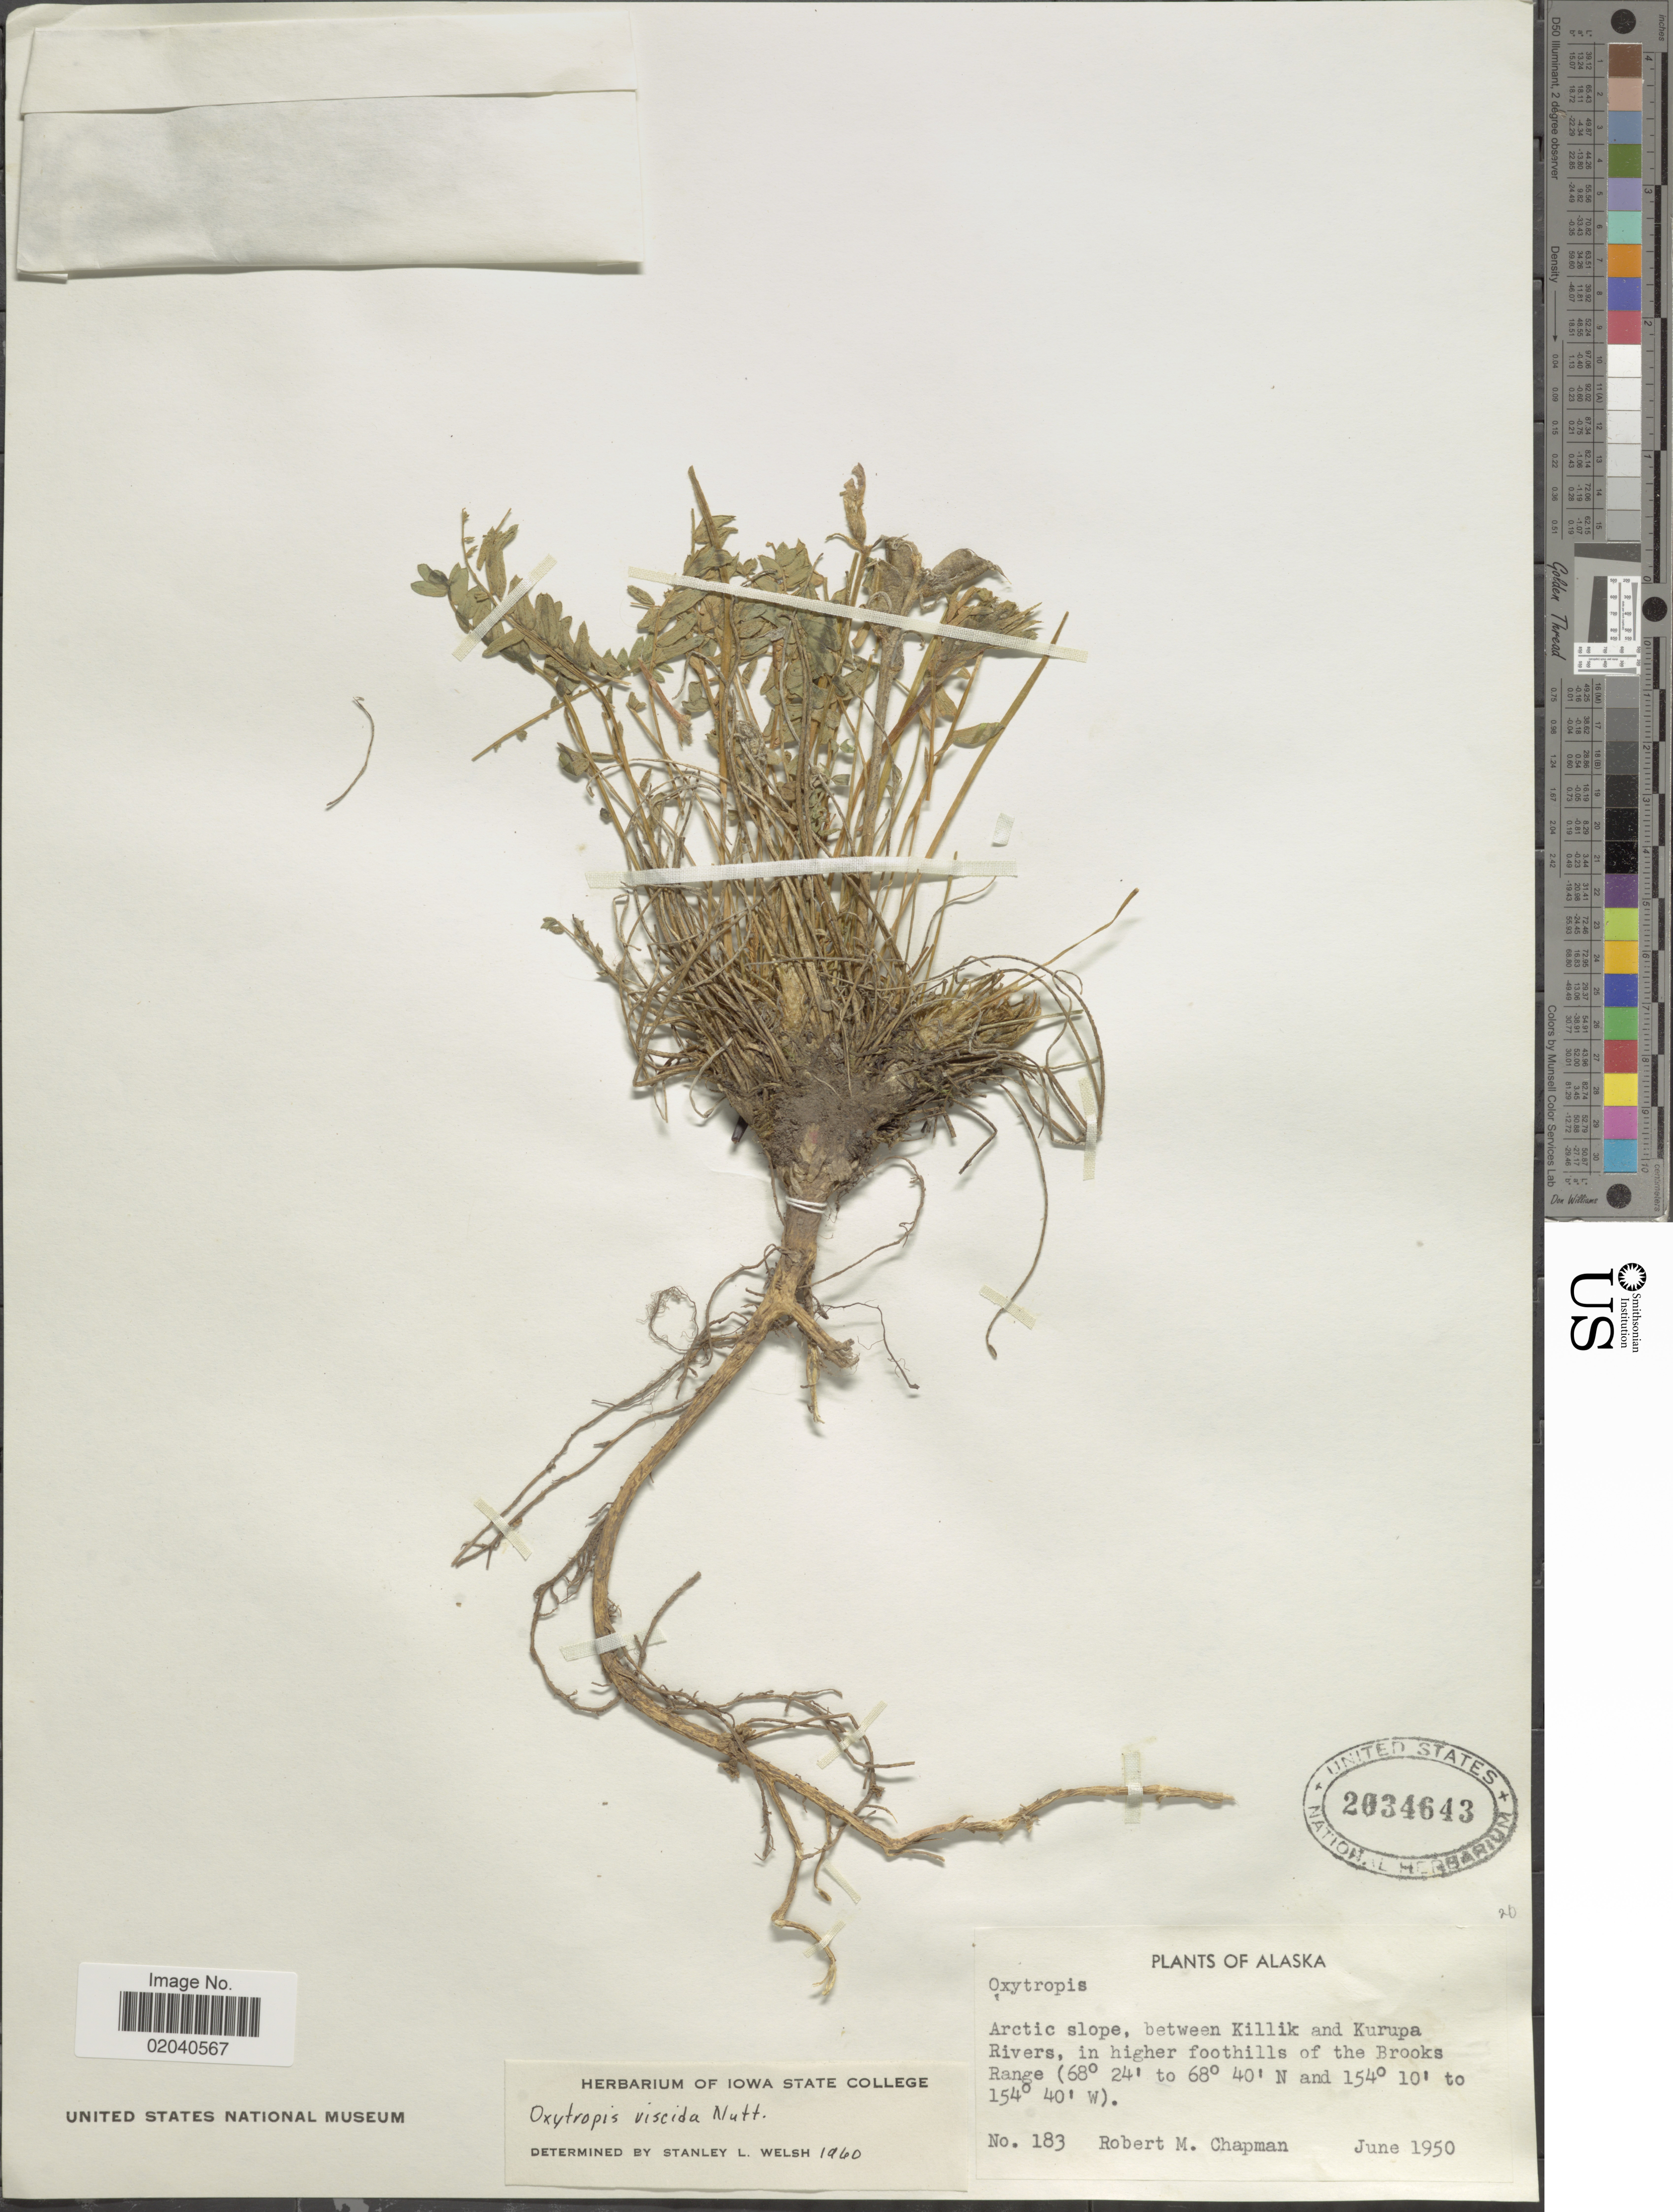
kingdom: Plantae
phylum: Tracheophyta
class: Magnoliopsida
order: Fabales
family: Fabaceae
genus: Oxytropis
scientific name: Oxytropis viscida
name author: Nutt.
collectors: R. M. Chapman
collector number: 183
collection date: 1950-06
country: United States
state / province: Alaska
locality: Arctic slope, between Killik and Kurupa Rivers, in higher foothills of the Brooks Range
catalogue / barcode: US 2634643